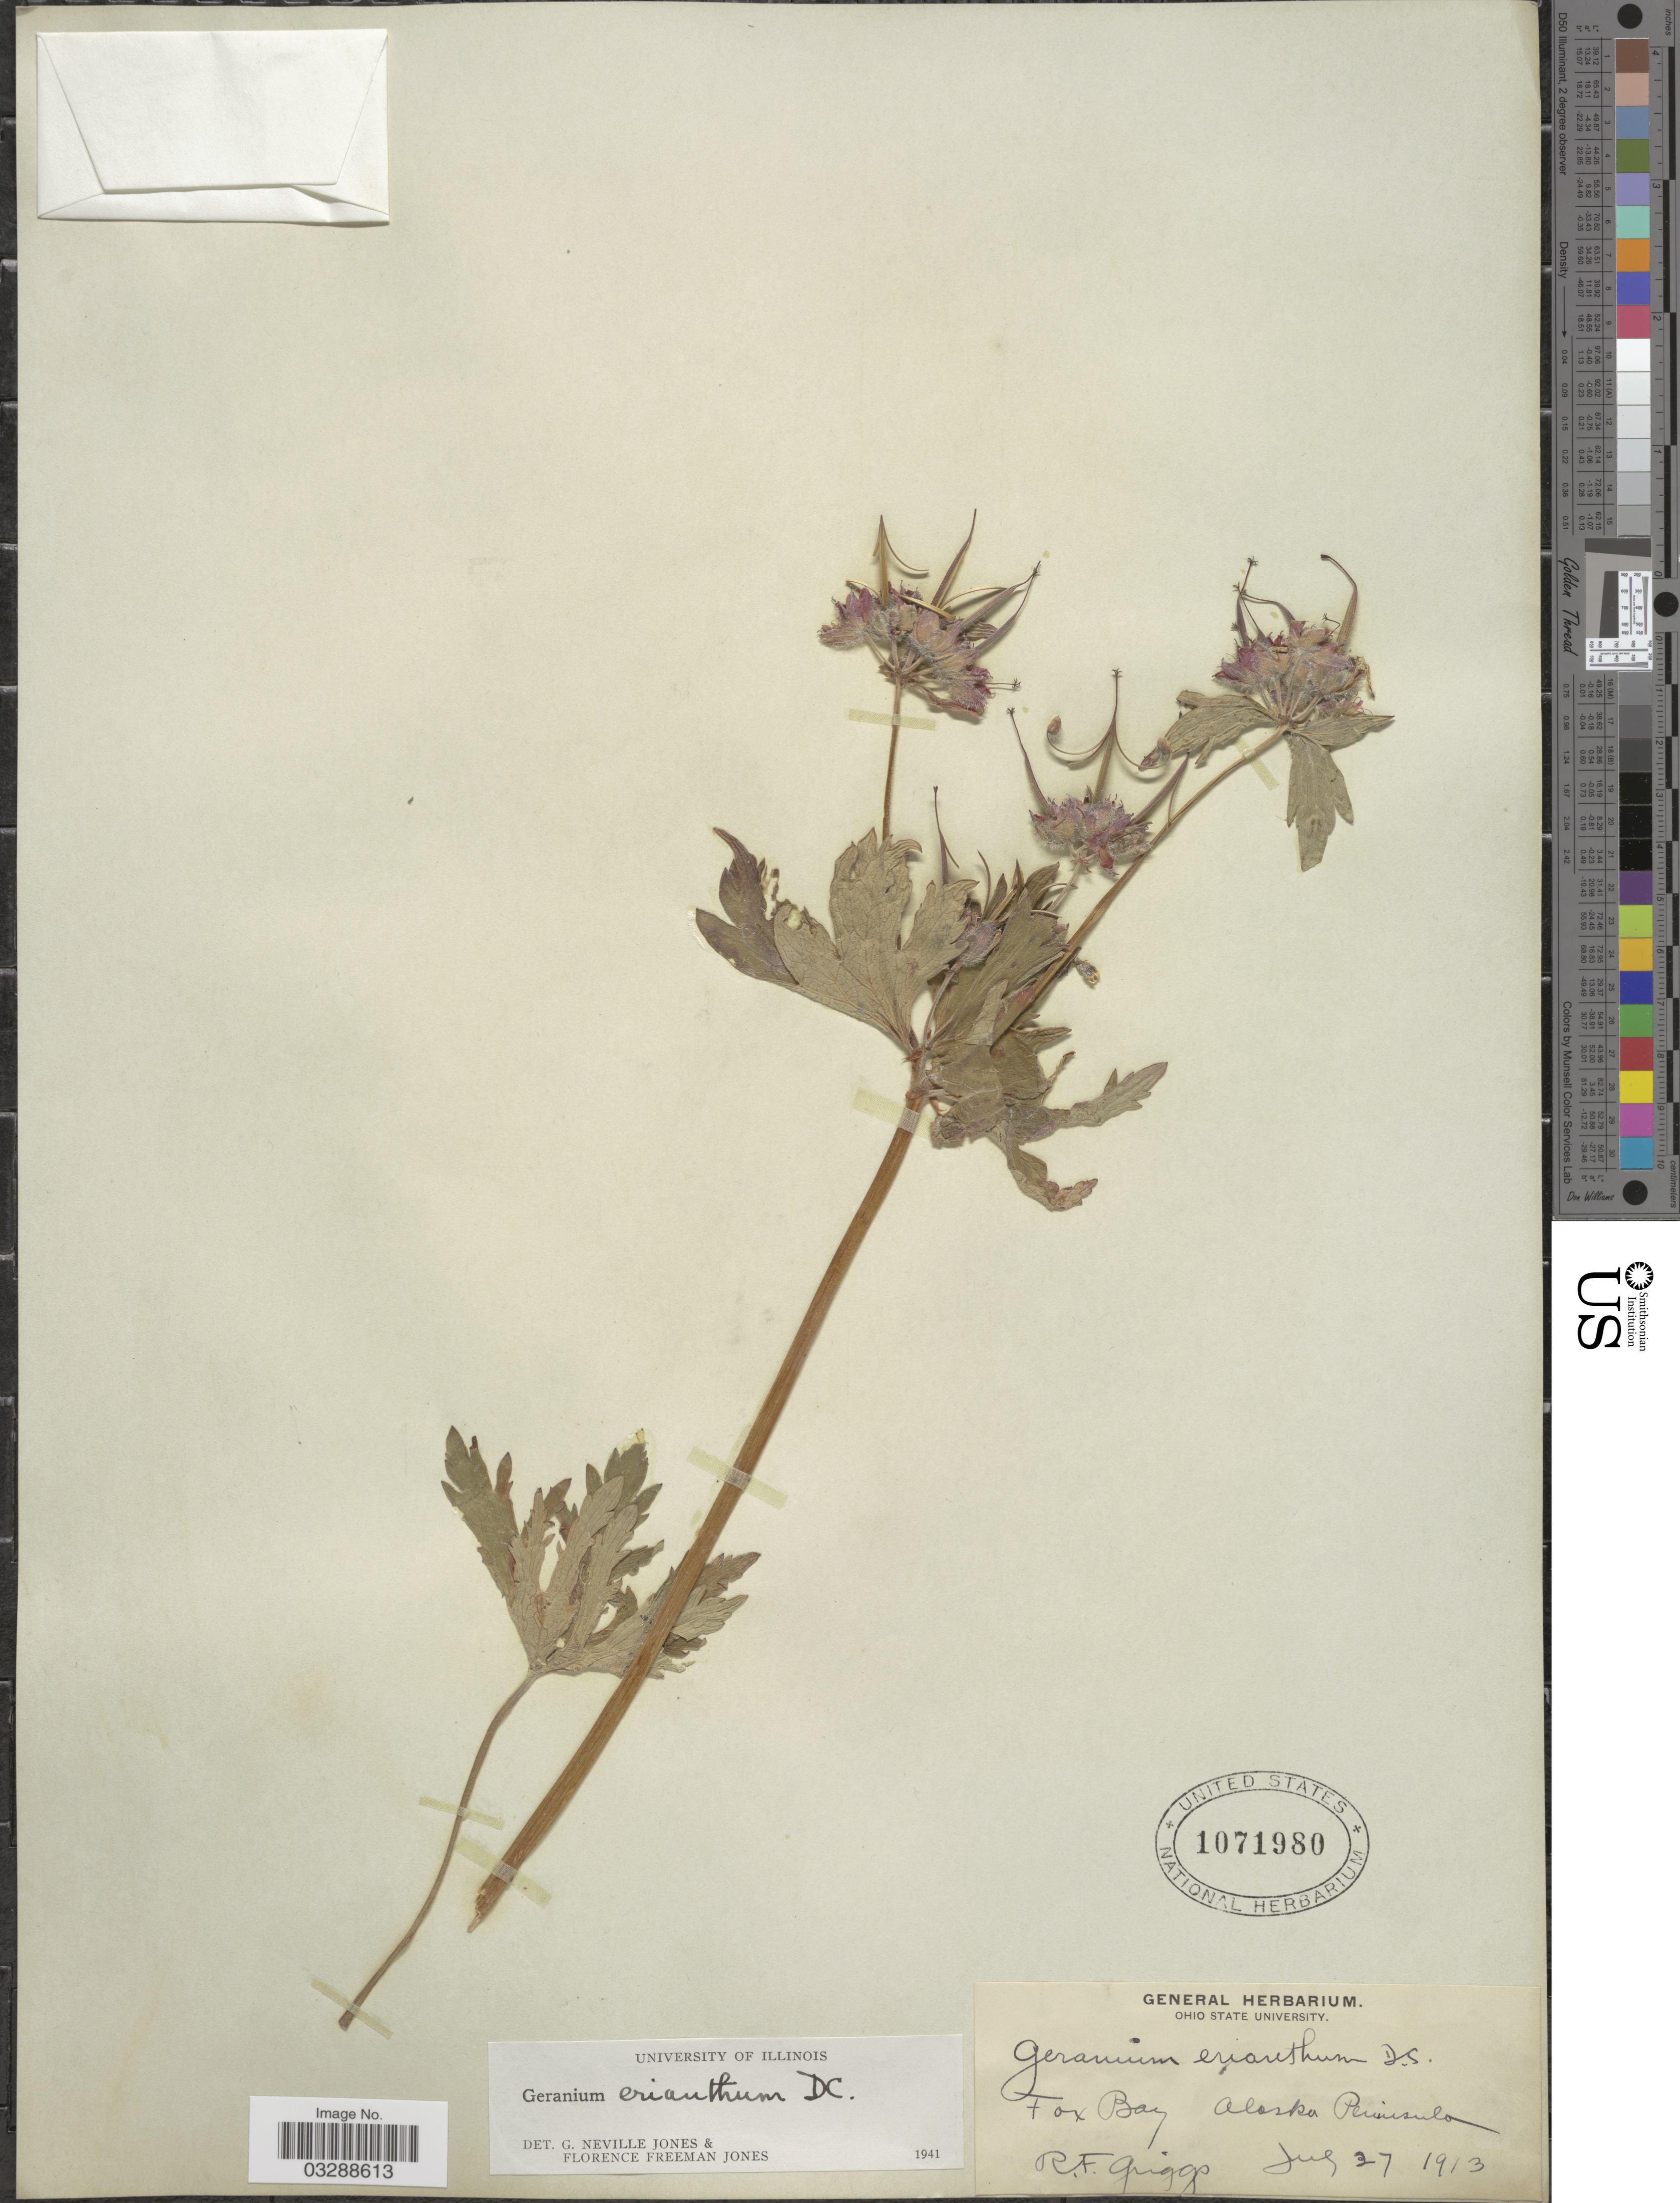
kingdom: Plantae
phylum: Tracheophyta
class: Magnoliopsida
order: Geraniales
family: Geraniaceae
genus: Geranium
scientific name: Geranium erianthum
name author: DC.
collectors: R. F. Griggs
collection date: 1913-07-27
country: United States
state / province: Alaska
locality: Fox Bay, Alaska Peninsula.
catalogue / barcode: US 1071980